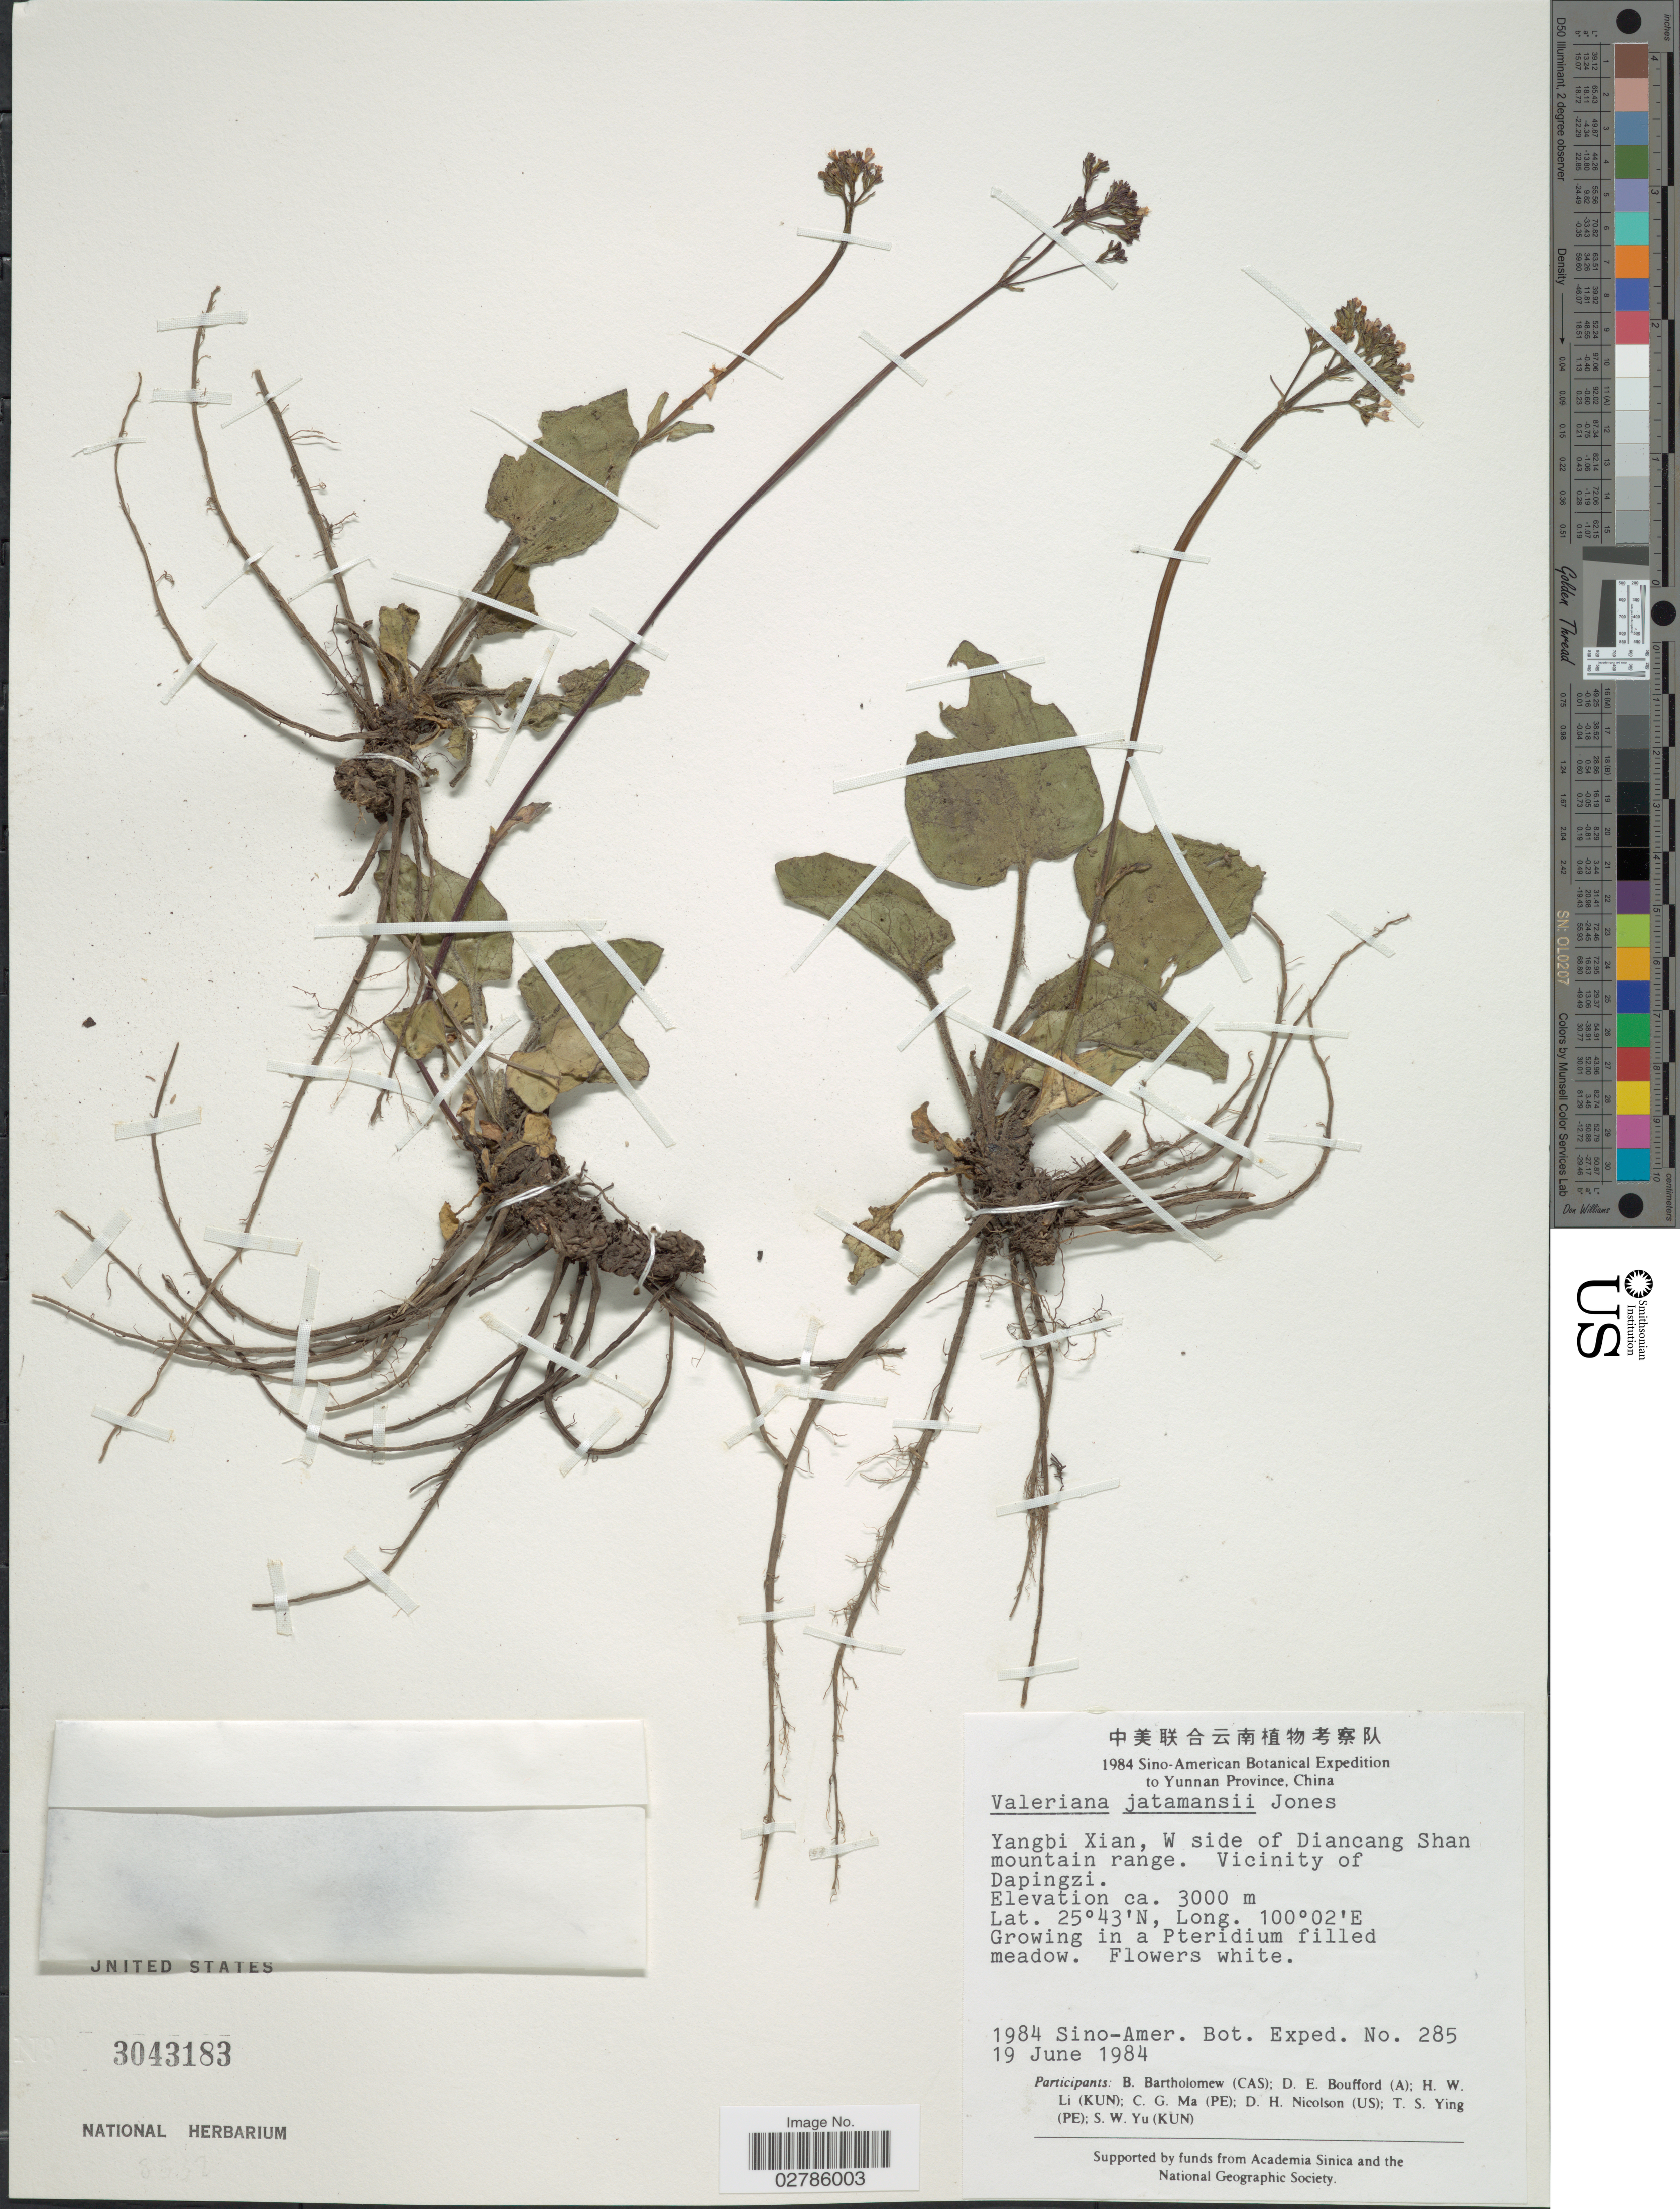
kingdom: Plantae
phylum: Tracheophyta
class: Magnoliopsida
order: Dipsacales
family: Caprifoliaceae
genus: Valeriana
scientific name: Valeriana jatamansi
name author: Jones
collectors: Sino-Amer. Bot. Exped. 1984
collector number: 285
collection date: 1984-06-19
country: China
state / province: Yunnan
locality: Yunnan Province. Yangbi Xian, W side of Diancang Shan mountain range. Vicinity of Dapingzi.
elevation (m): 3000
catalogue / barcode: US 3043183